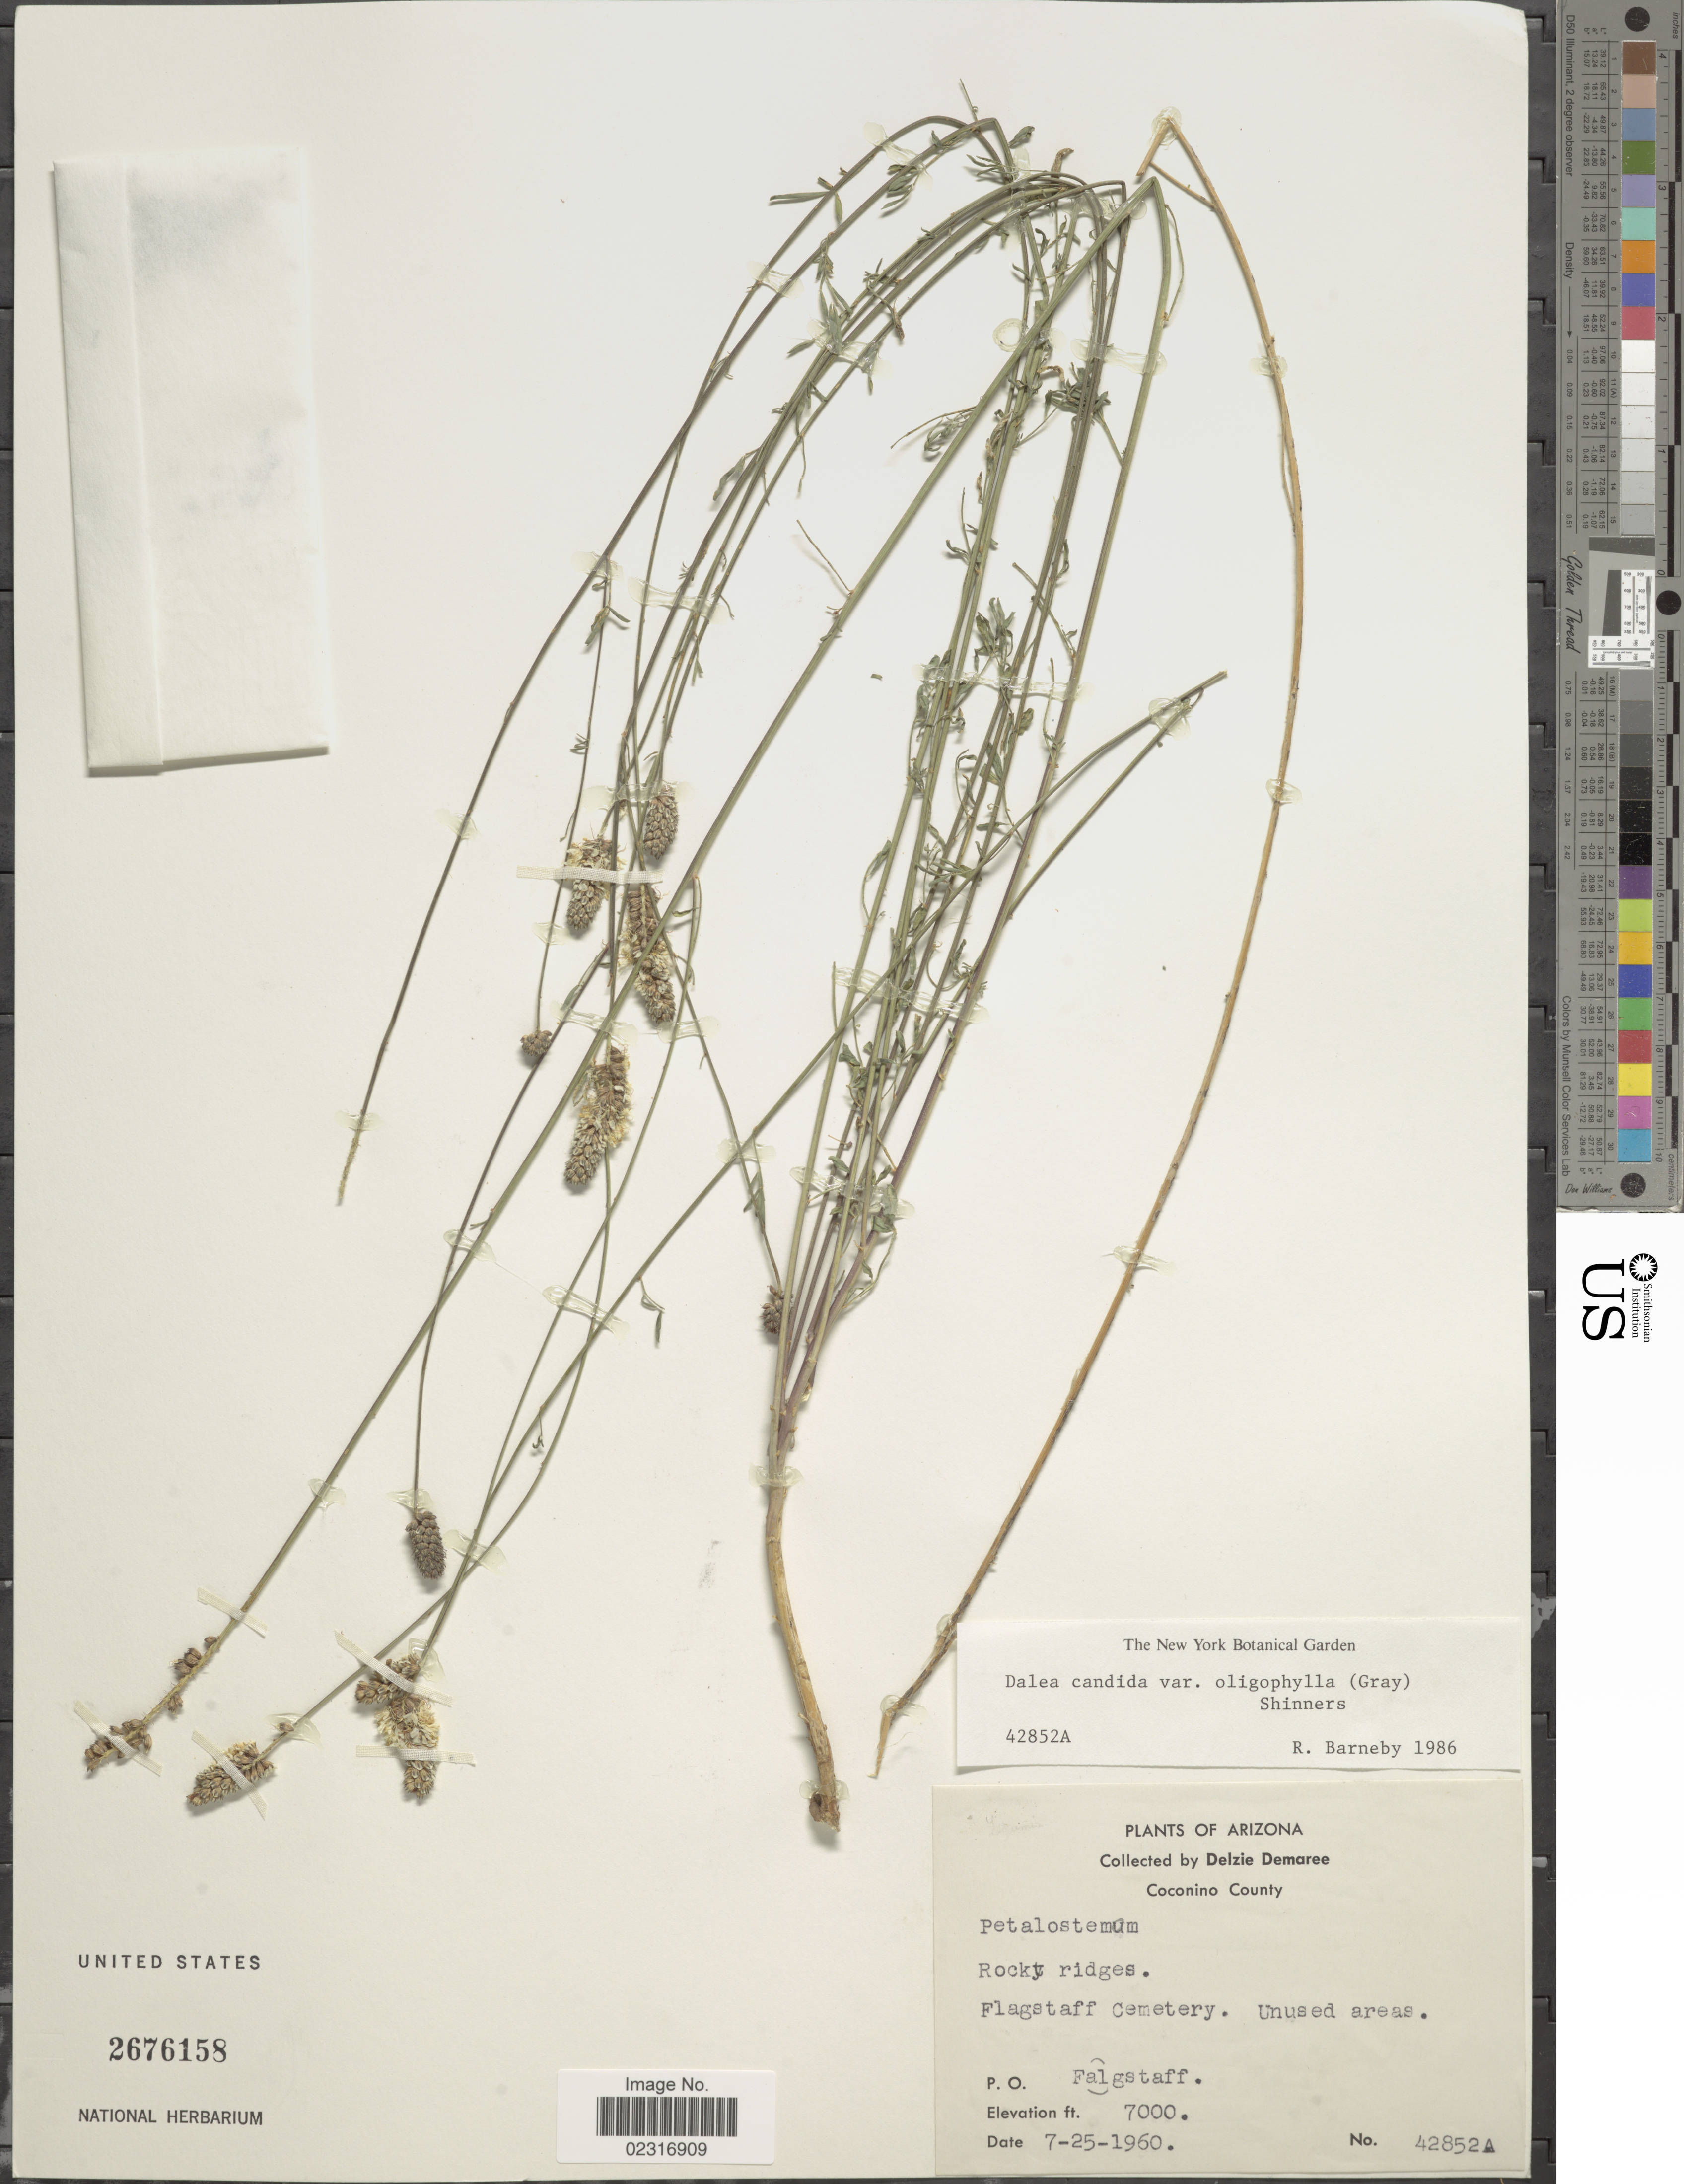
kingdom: Plantae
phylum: Tracheophyta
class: Magnoliopsida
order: Fabales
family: Fabaceae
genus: Dalea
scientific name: Dalea candida var. oligophylla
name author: (Torr) Shinners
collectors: D. Demaree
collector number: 42852A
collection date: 1960-07-25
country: United States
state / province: Arizona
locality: Coconino County. Flagstaff cemetery. P.O.: Flagstaff.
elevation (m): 2134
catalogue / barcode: US 2676158